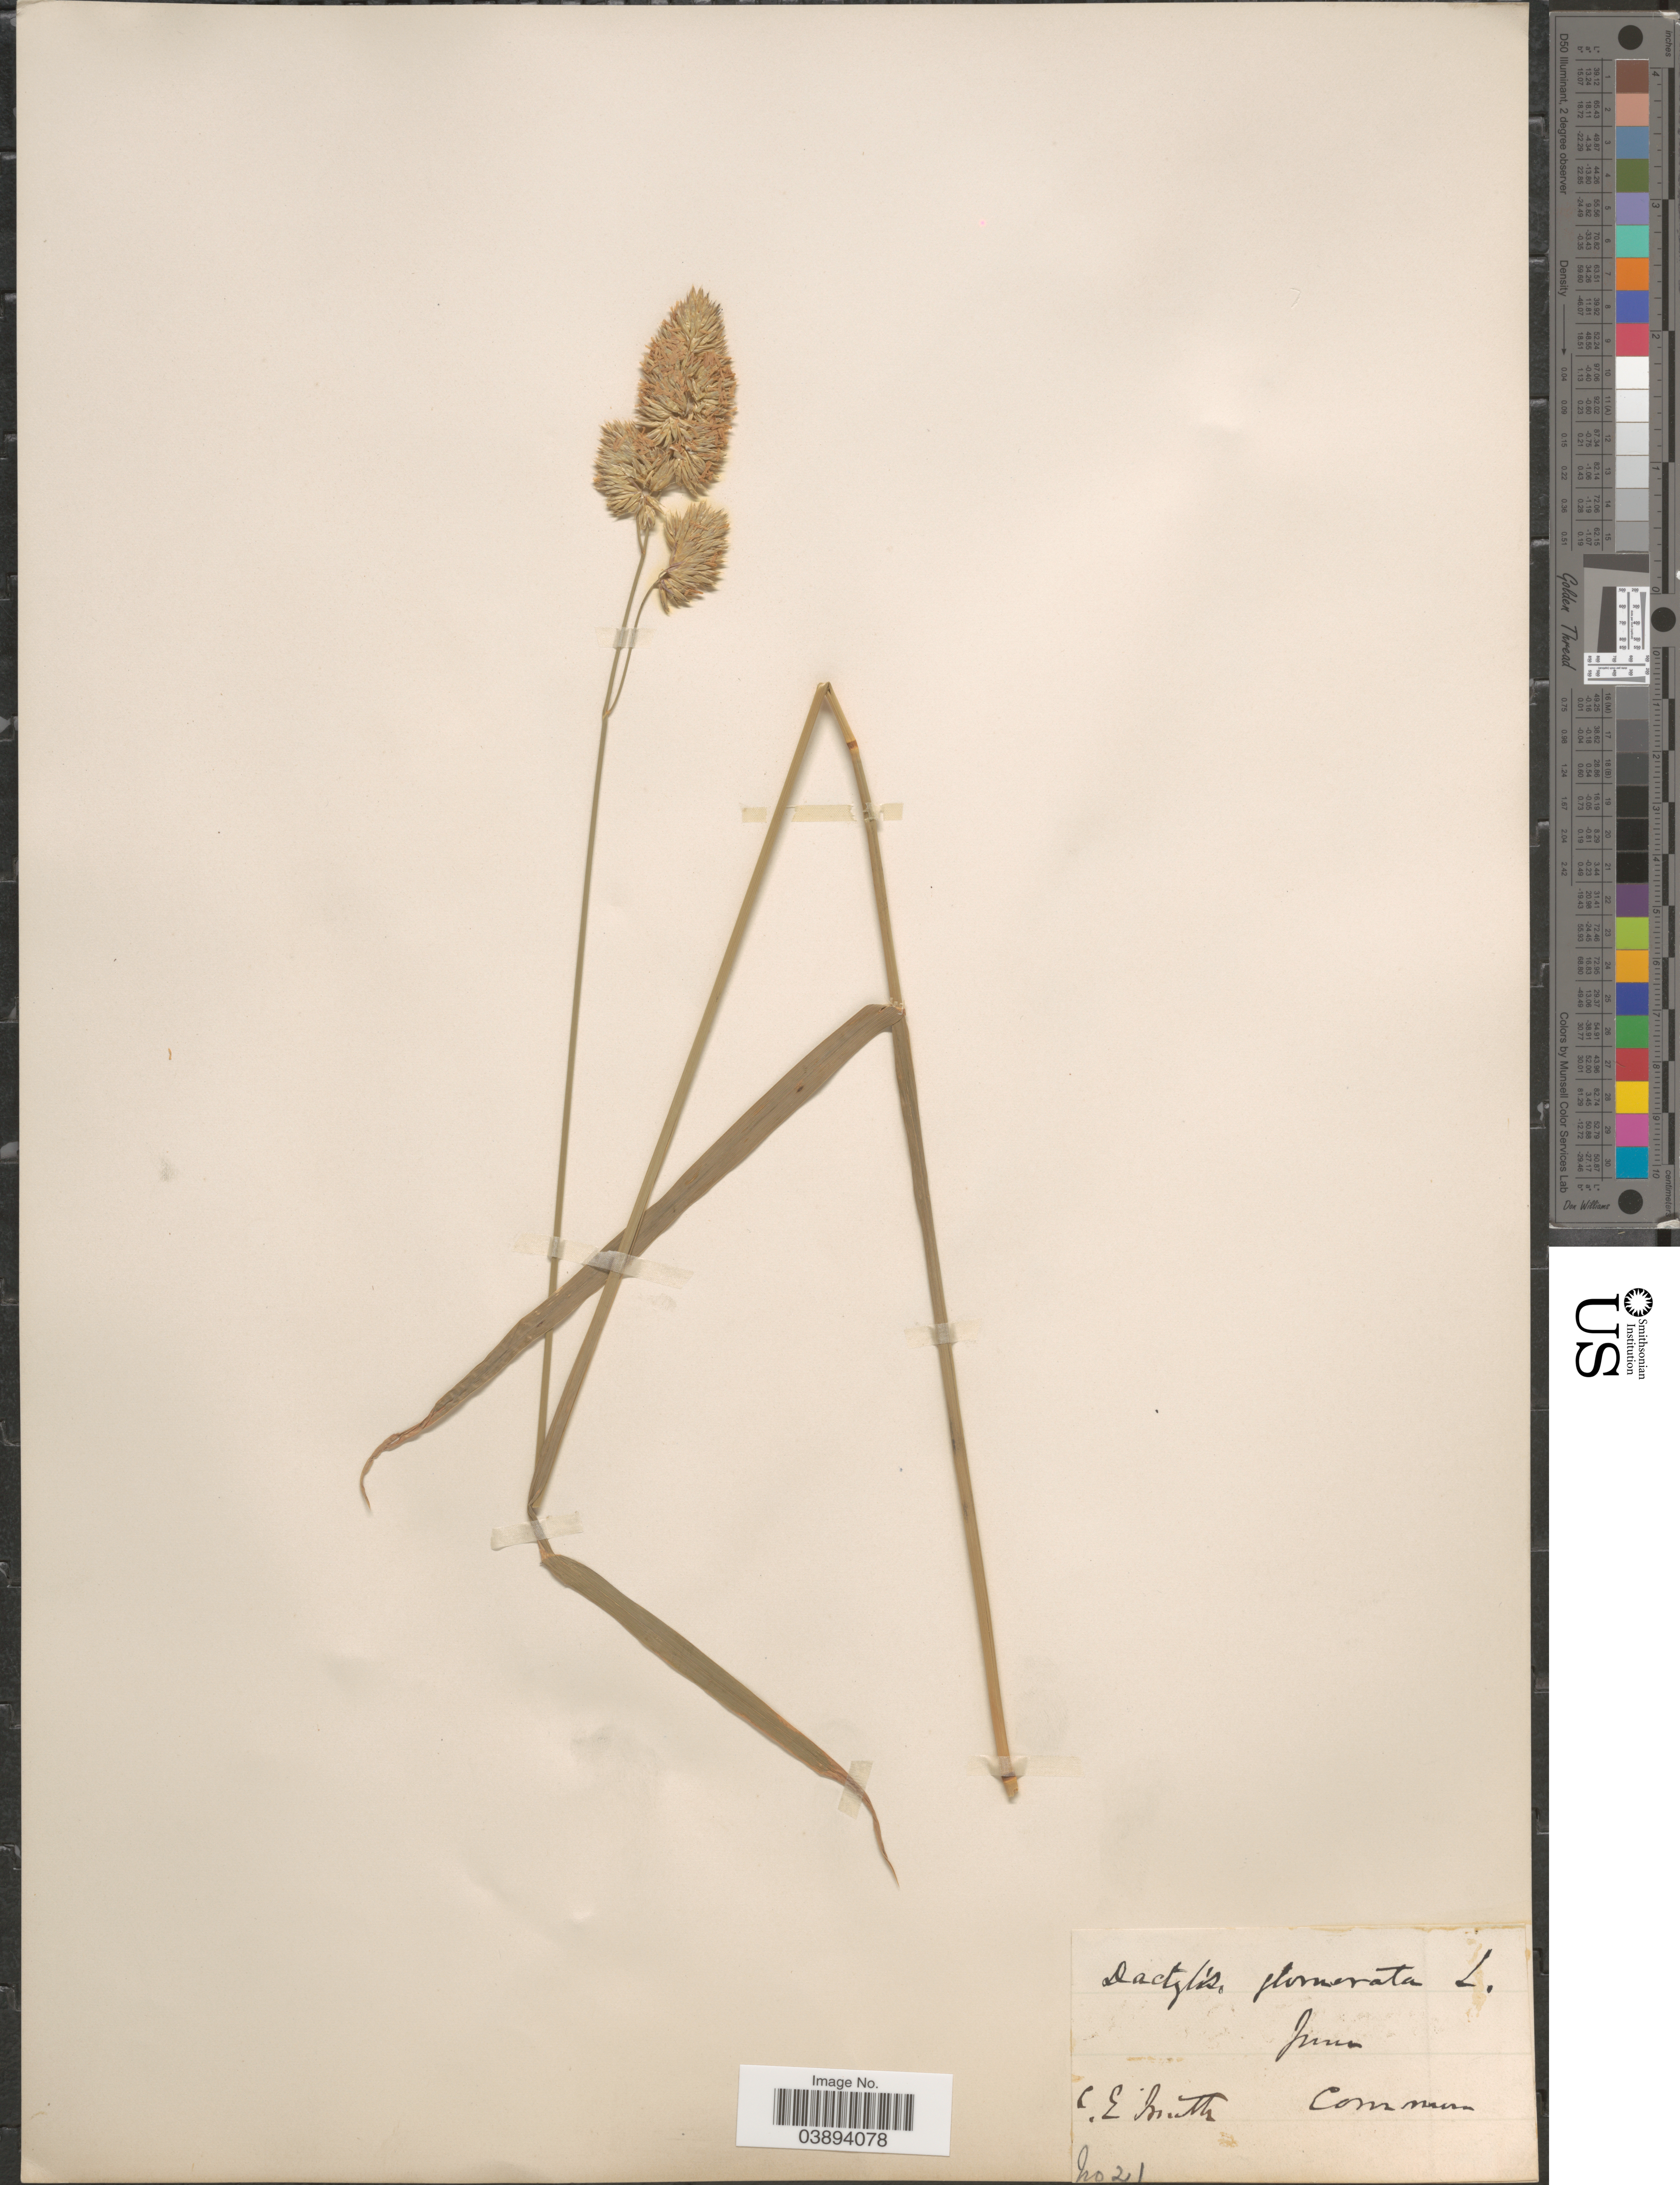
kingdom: Plantae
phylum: Tracheophyta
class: Liliopsida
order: Poales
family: Poaceae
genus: Dactylis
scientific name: Dactylis glomerata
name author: L.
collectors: C. E. Smith Jr.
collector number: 21